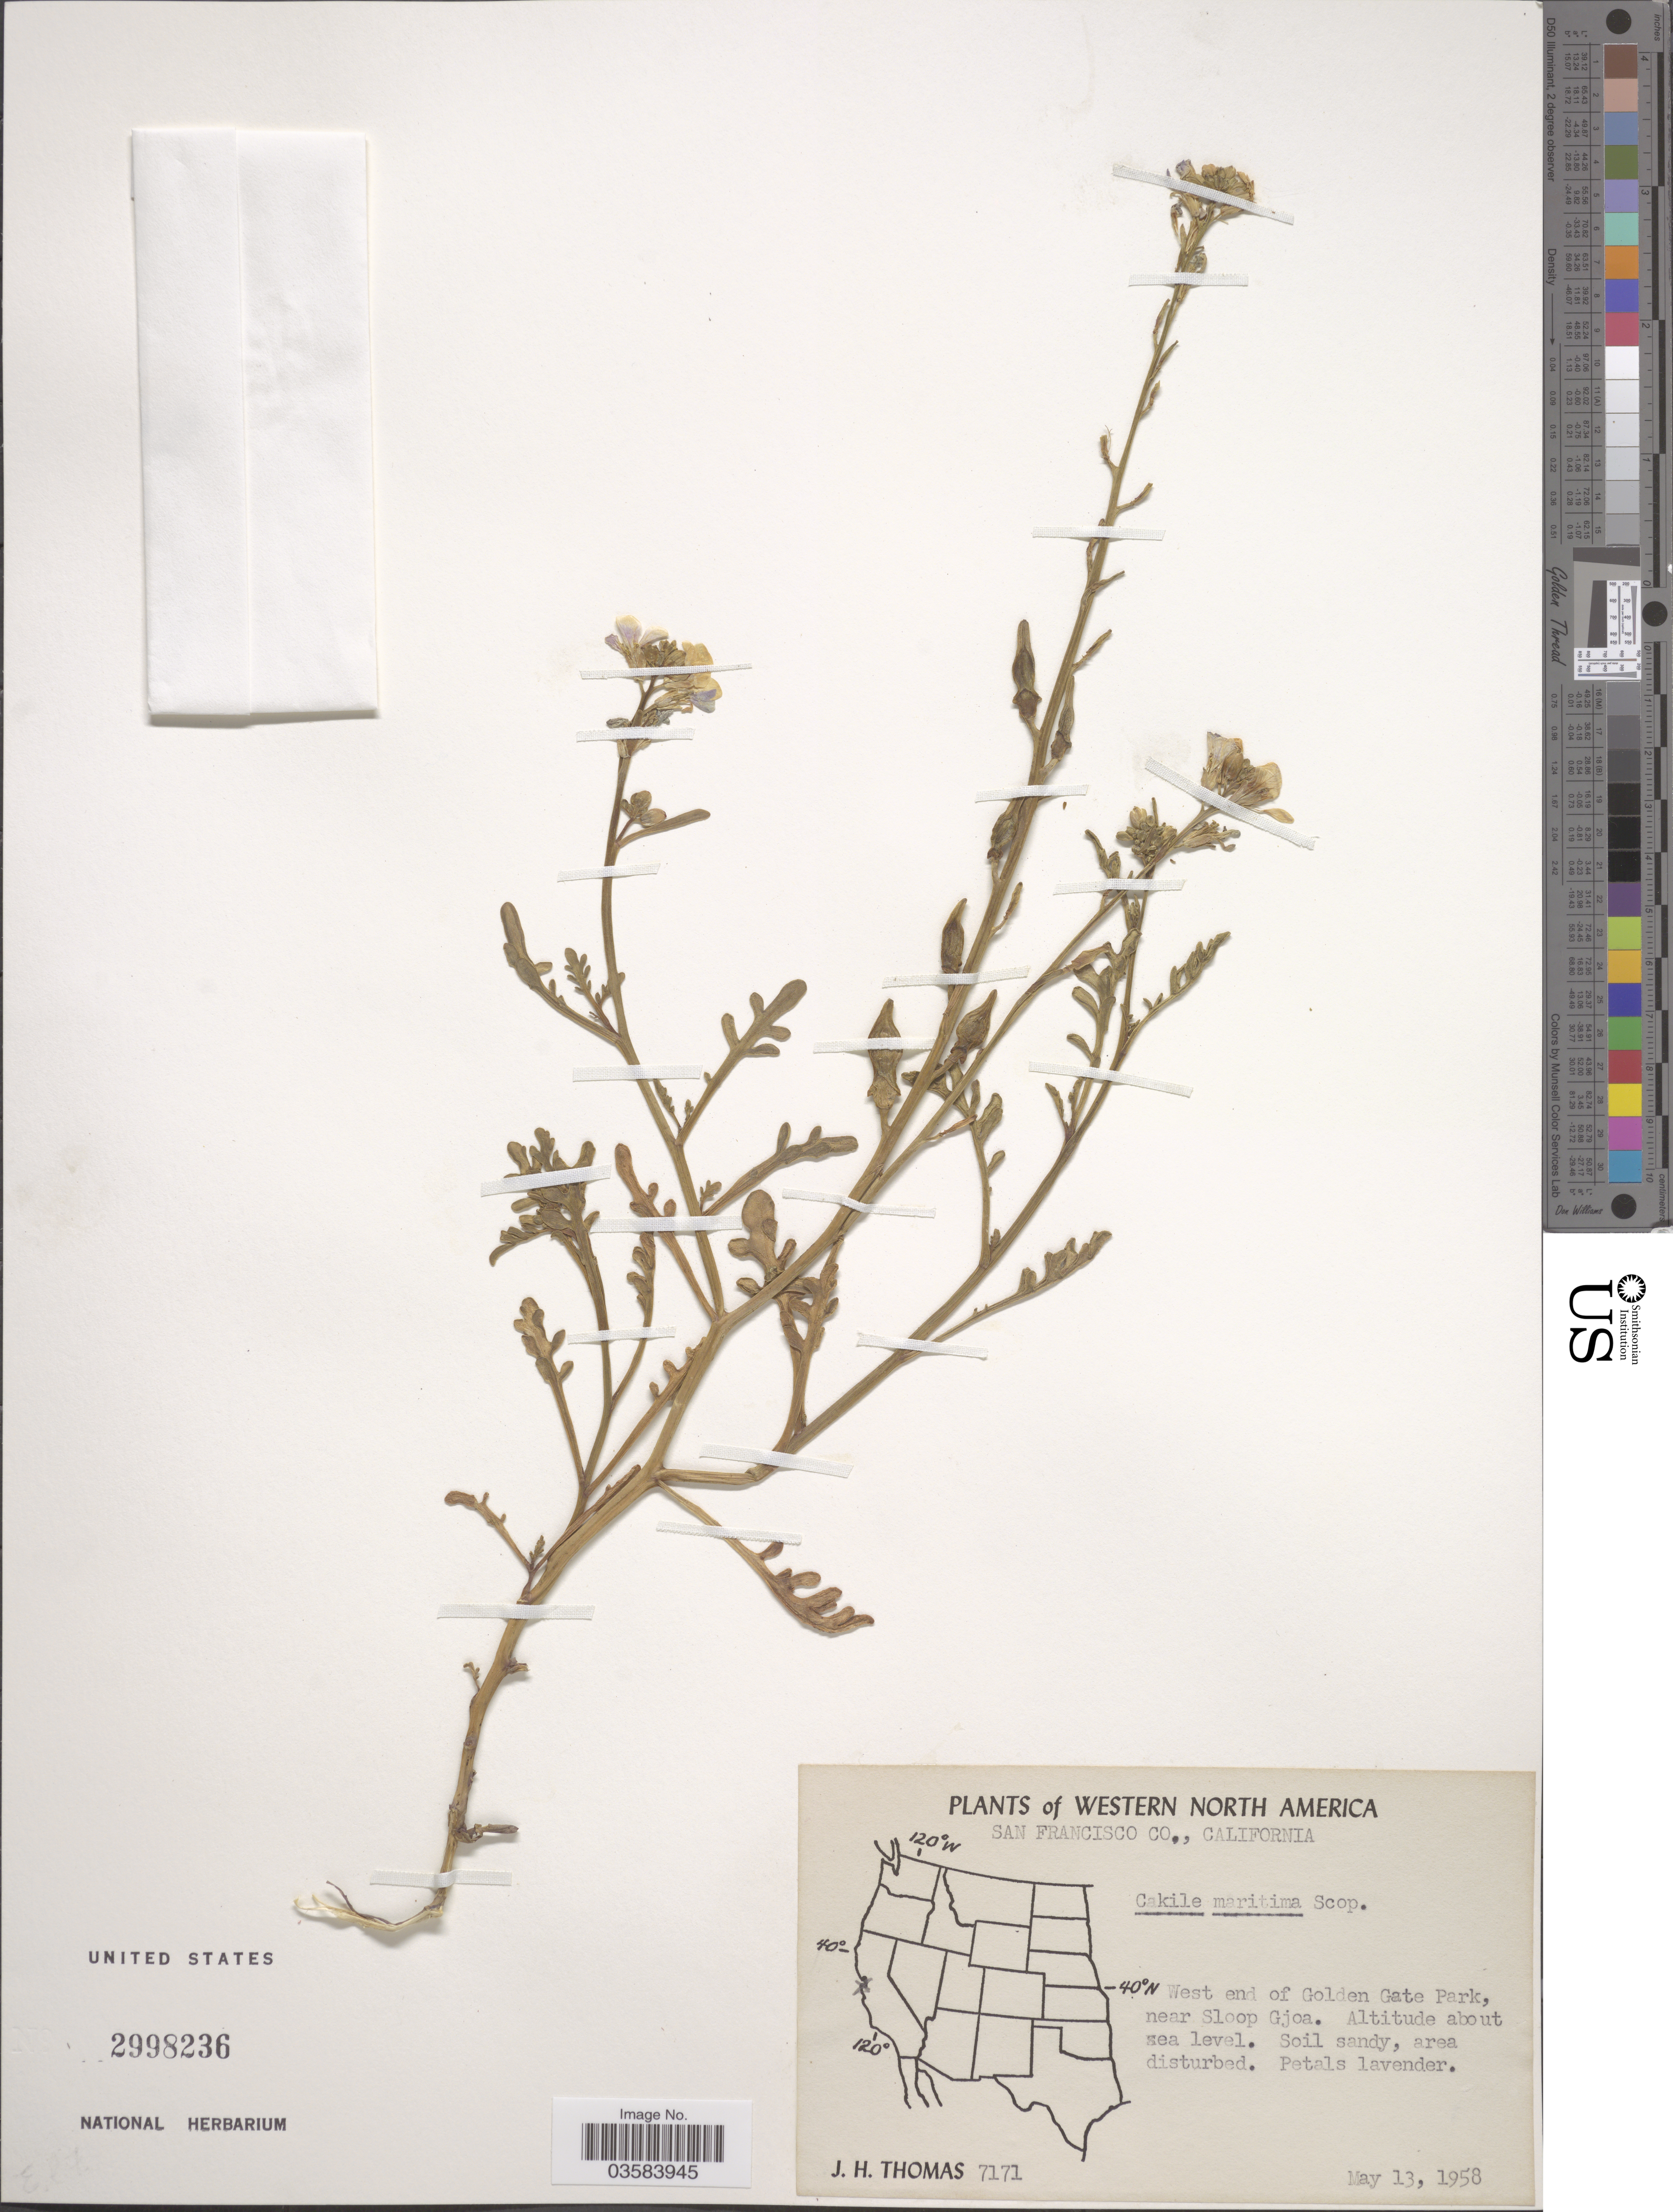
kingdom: Plantae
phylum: Tracheophyta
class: Magnoliopsida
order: Brassicales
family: Brassicaceae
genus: Cakile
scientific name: Cakile maritima subsp. maritima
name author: Scop.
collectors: J. H. Thomas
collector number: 7171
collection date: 1958-05-13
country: United States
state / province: California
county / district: San Francisco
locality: Western North America. San Francisco Co. West end of Golden Gate Park, near Sloop Gjoa.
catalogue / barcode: US 2998236